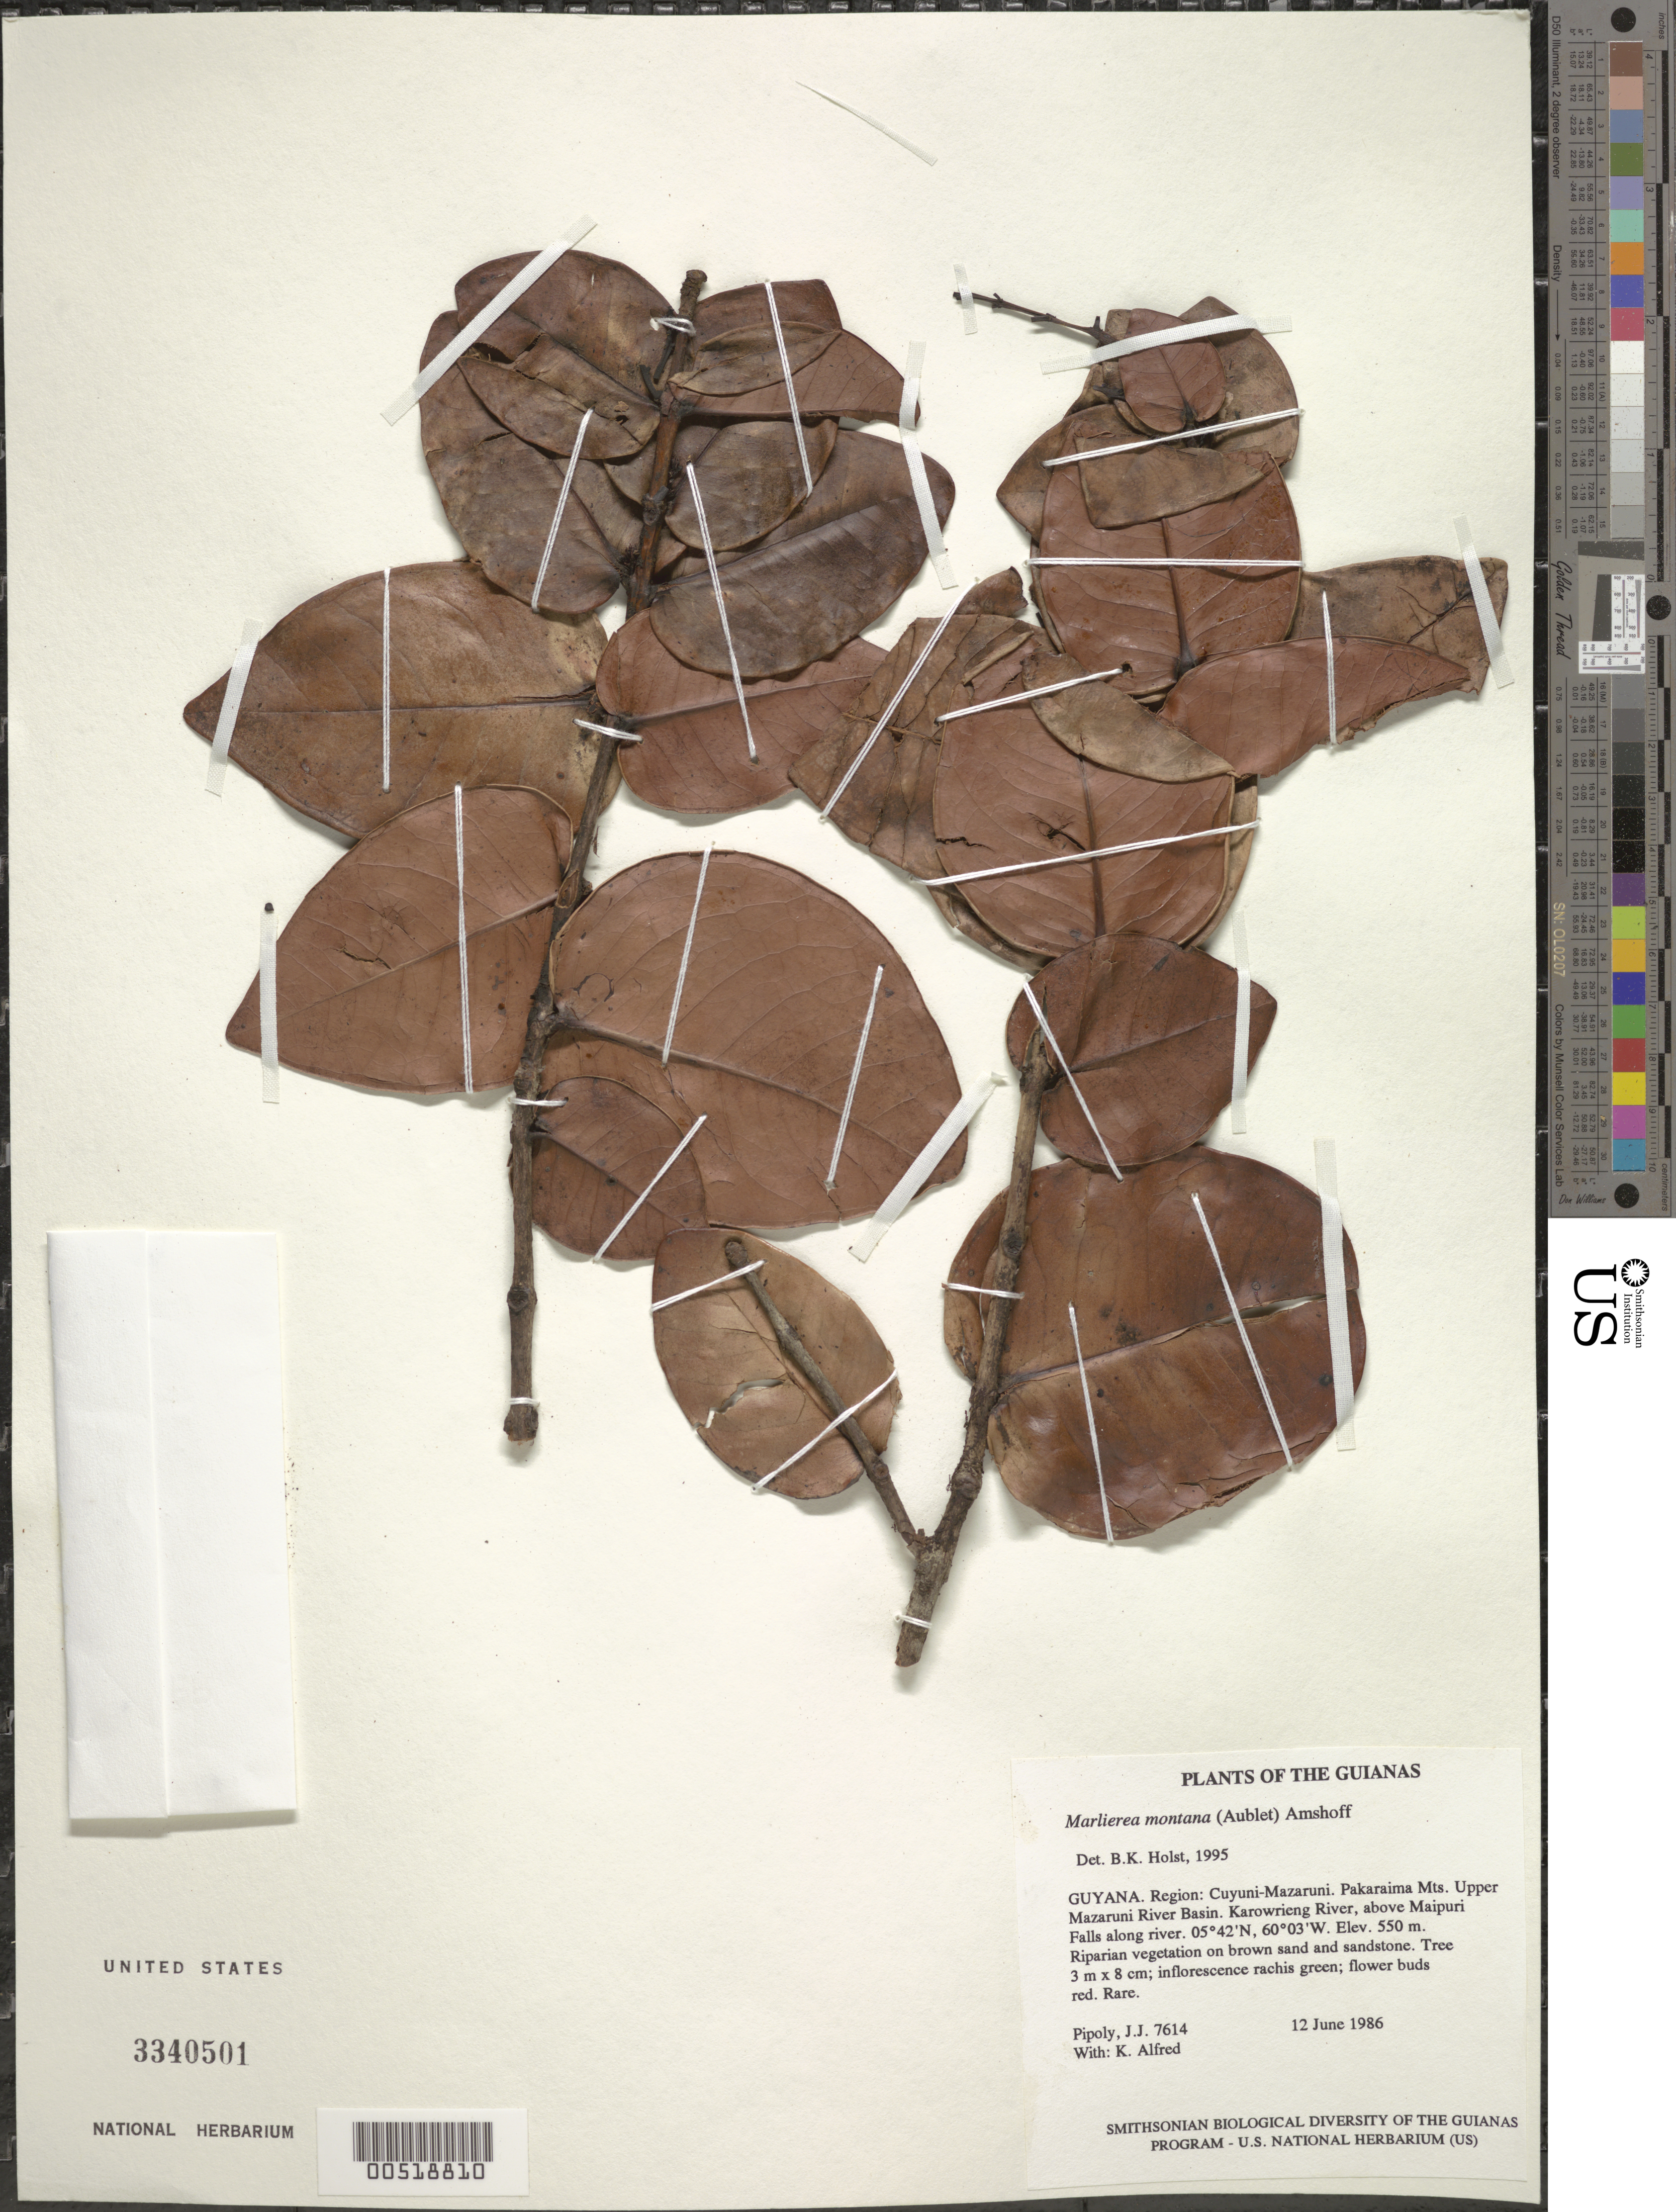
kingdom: Plantae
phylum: Tracheophyta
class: Magnoliopsida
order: Myrtales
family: Myrtaceae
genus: Myrcia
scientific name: Myrcia neomontana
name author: E. Lucas & C.E. Wilson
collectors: J. J. Pipoly & K. Alfred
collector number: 7614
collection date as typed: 12 June 1986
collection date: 1986-06-12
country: Guyana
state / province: Cuyuni-Mazaruni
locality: Pakaraima Mts. Upper Mazaruni River Basin. Karowrieng River, above Maipuri Falls along river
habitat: Riparian vegetation on brown sand and sandstone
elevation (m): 550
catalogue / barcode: US 3340501